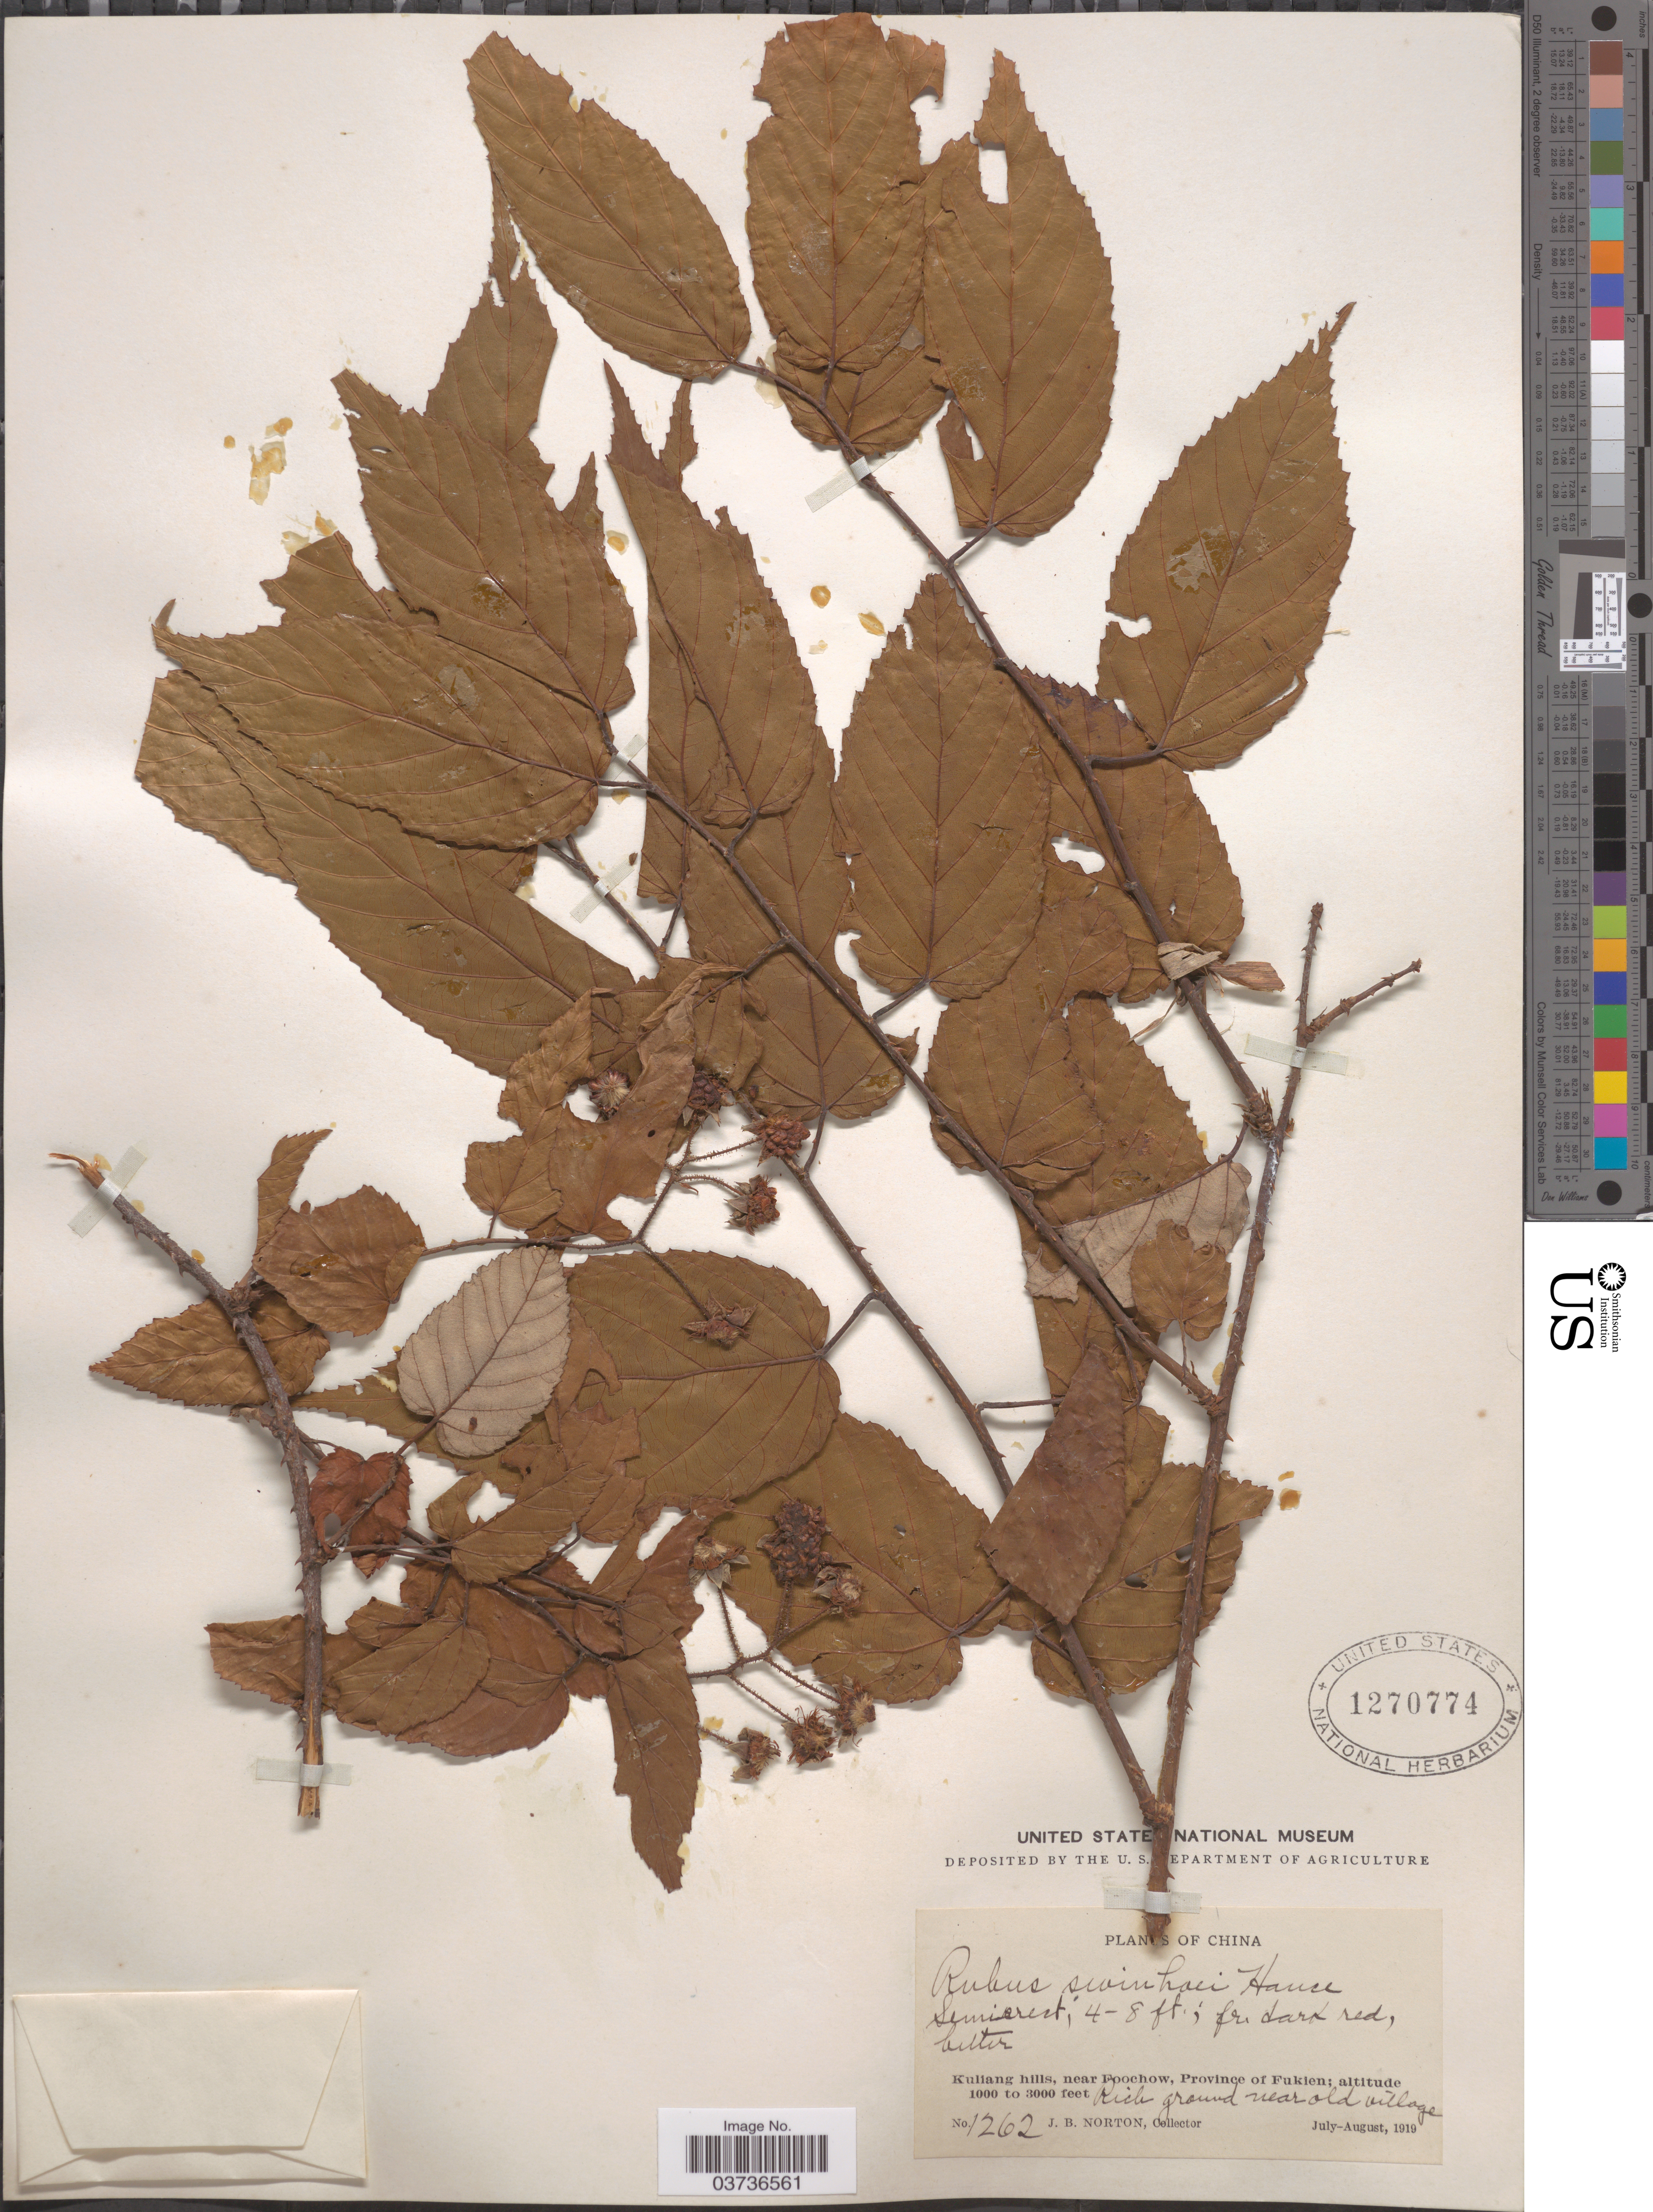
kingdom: Plantae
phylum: Tracheophyta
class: Magnoliopsida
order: Rosales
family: Rosaceae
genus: Rubus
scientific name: Rubus swinhoei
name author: Hance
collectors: J. B. Norton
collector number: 1262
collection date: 1919-07/1919-08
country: China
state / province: Fujian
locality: Kuliang hills, near Foochow, Province of Fukien.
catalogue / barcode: US 1270774